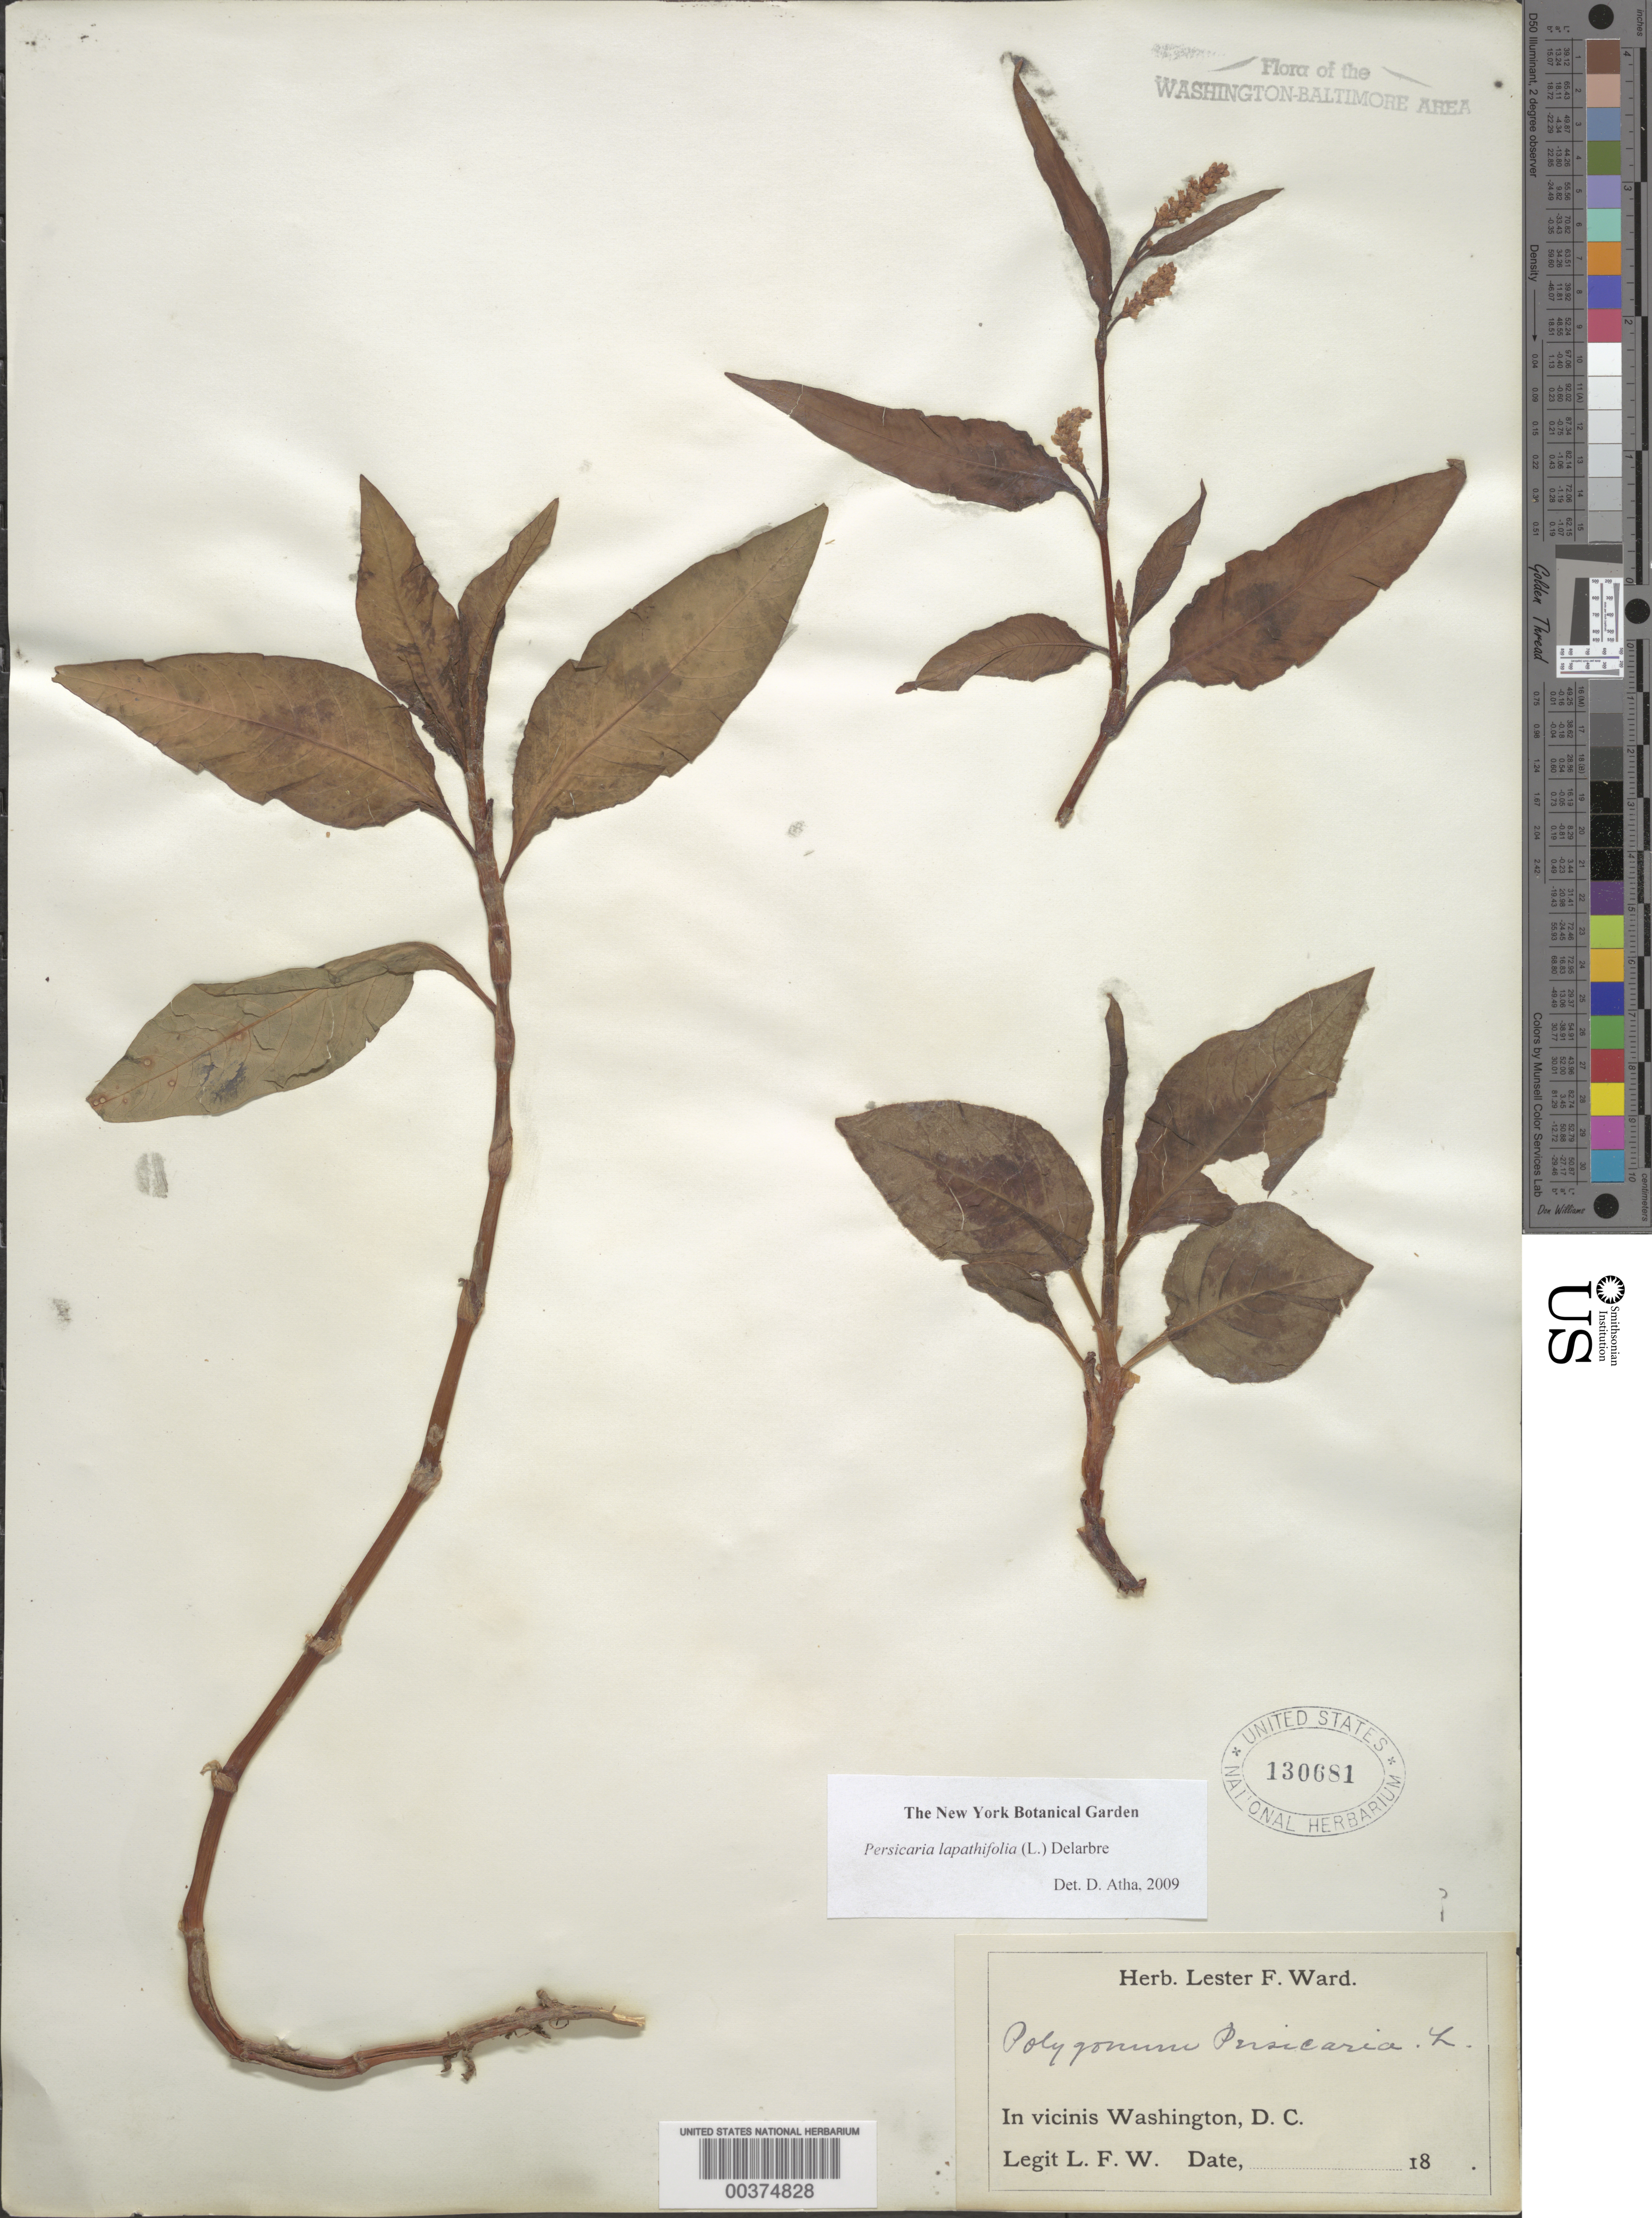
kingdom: Plantae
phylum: Tracheophyta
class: Magnoliopsida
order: Caryophyllales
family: Polygonaceae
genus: Persicaria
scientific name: Persicaria lapathifolia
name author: (L.) Delarbre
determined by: Atha, D. E.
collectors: L. F. Ward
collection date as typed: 18--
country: United States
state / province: District of Columbia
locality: Washington DC area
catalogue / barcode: US 130681